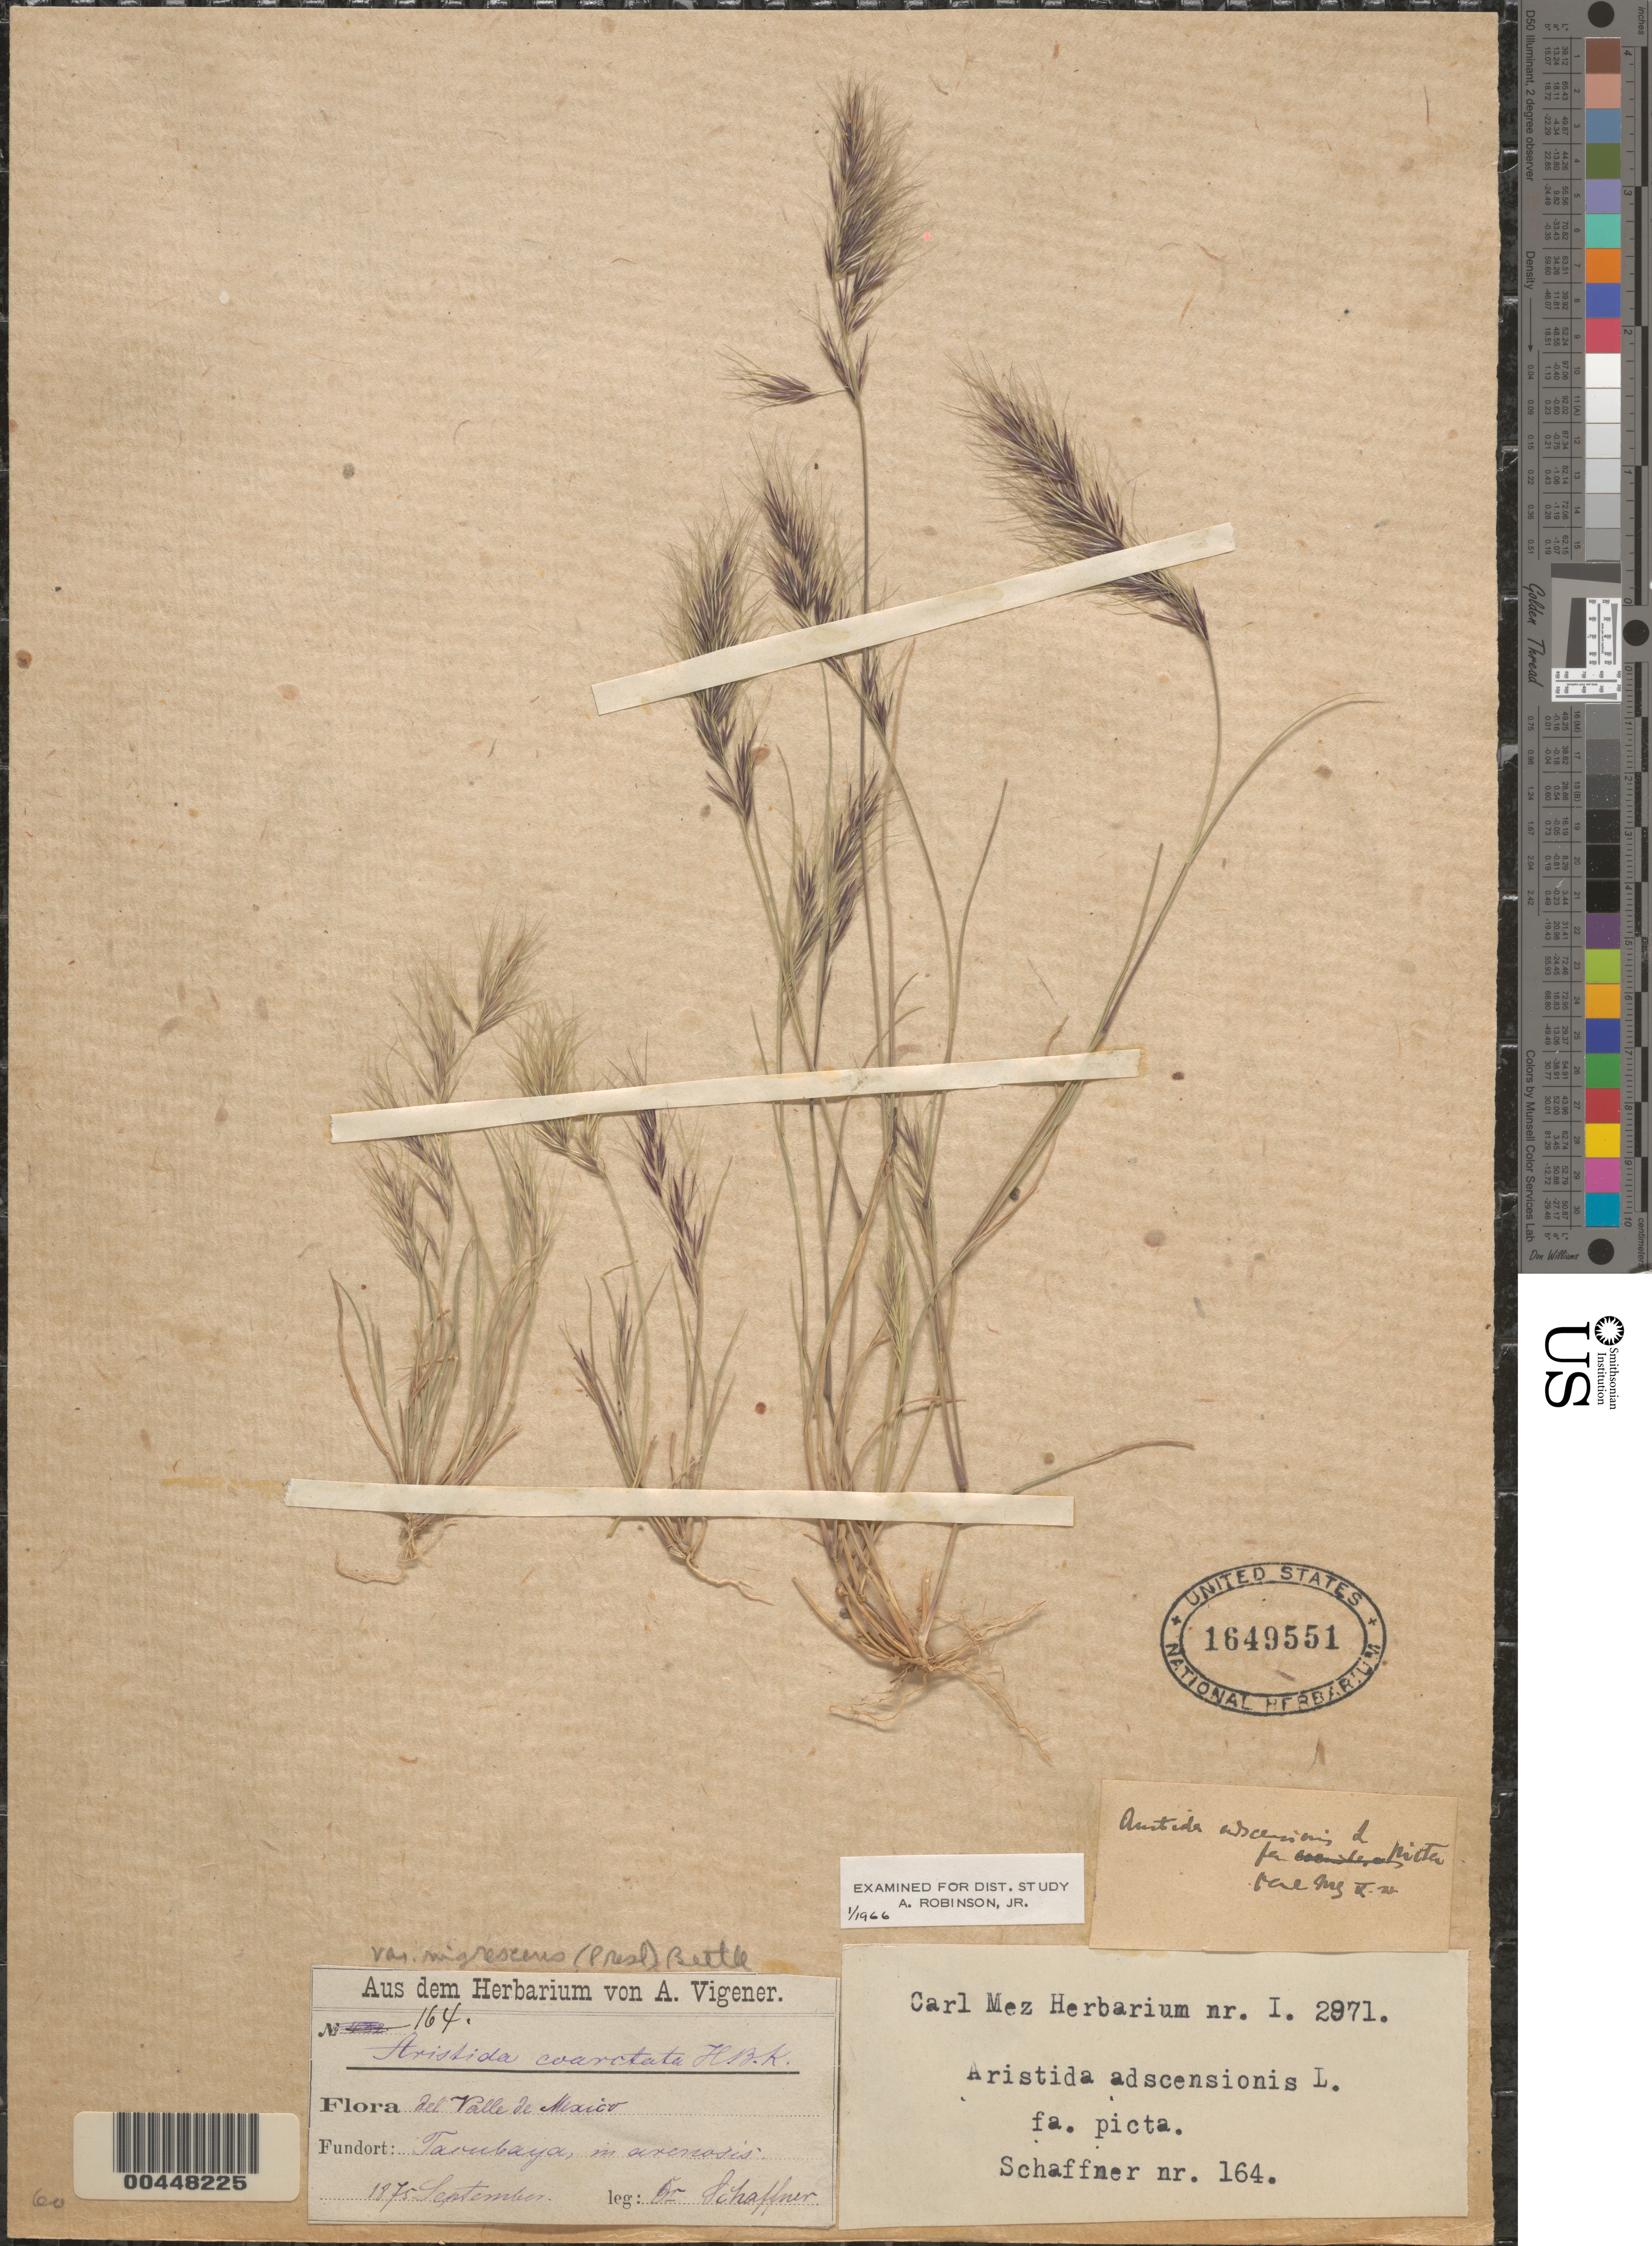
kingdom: Plantae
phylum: Tracheophyta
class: Liliopsida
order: Poales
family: Poaceae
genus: Aristida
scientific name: Aristida adscensionis var. nigrescens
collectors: -. Schaffner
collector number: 164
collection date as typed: Sep 1875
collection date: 1875-09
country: Mexico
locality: Tacubaya, Valle de Mexico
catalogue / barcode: US 1649551